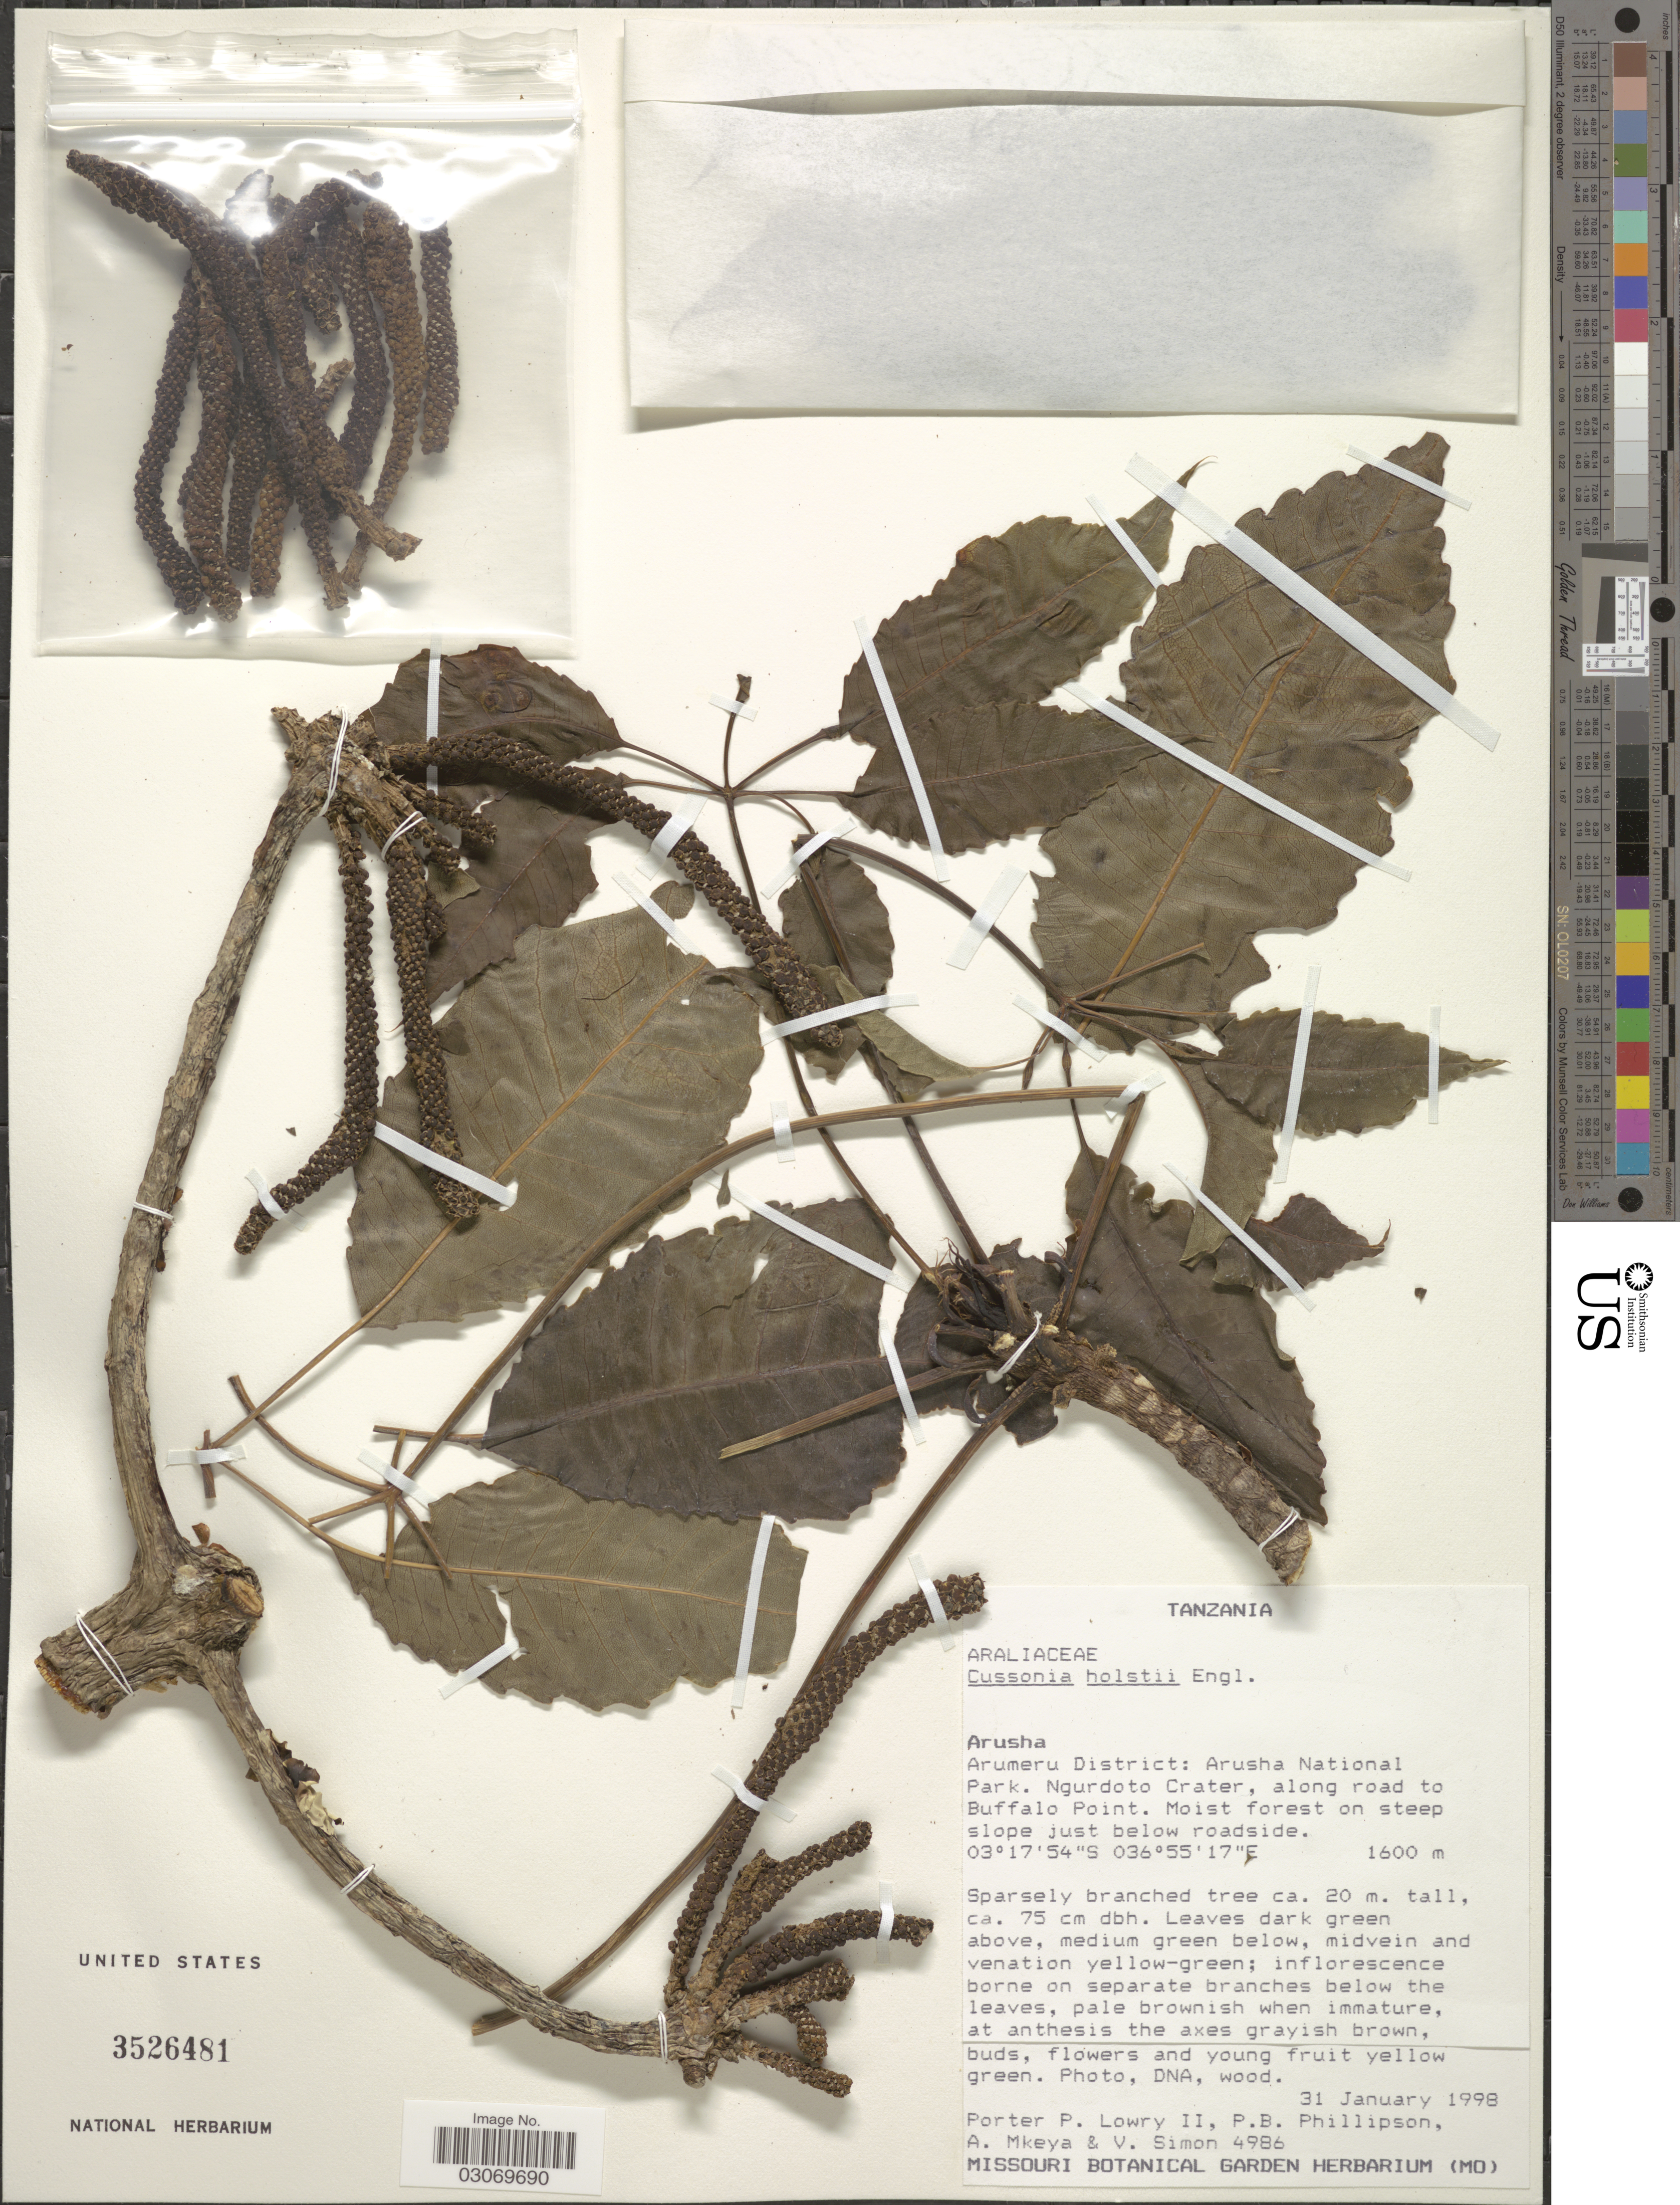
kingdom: Plantae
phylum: Tracheophyta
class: Magnoliopsida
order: Apiales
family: Araliaceae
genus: Cussonia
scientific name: Cussonia holstii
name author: Harms ex Engl.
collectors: P. P. Lowry, P. B. Phillipson, A. Mkeya & V. Simon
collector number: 4986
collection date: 1998-01-31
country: Tanzania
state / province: Arusha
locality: Arumeru District: Arusha National Park. Ngurdoto Crater, along road to Buffalo Point.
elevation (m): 1600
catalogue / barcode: US 3526481